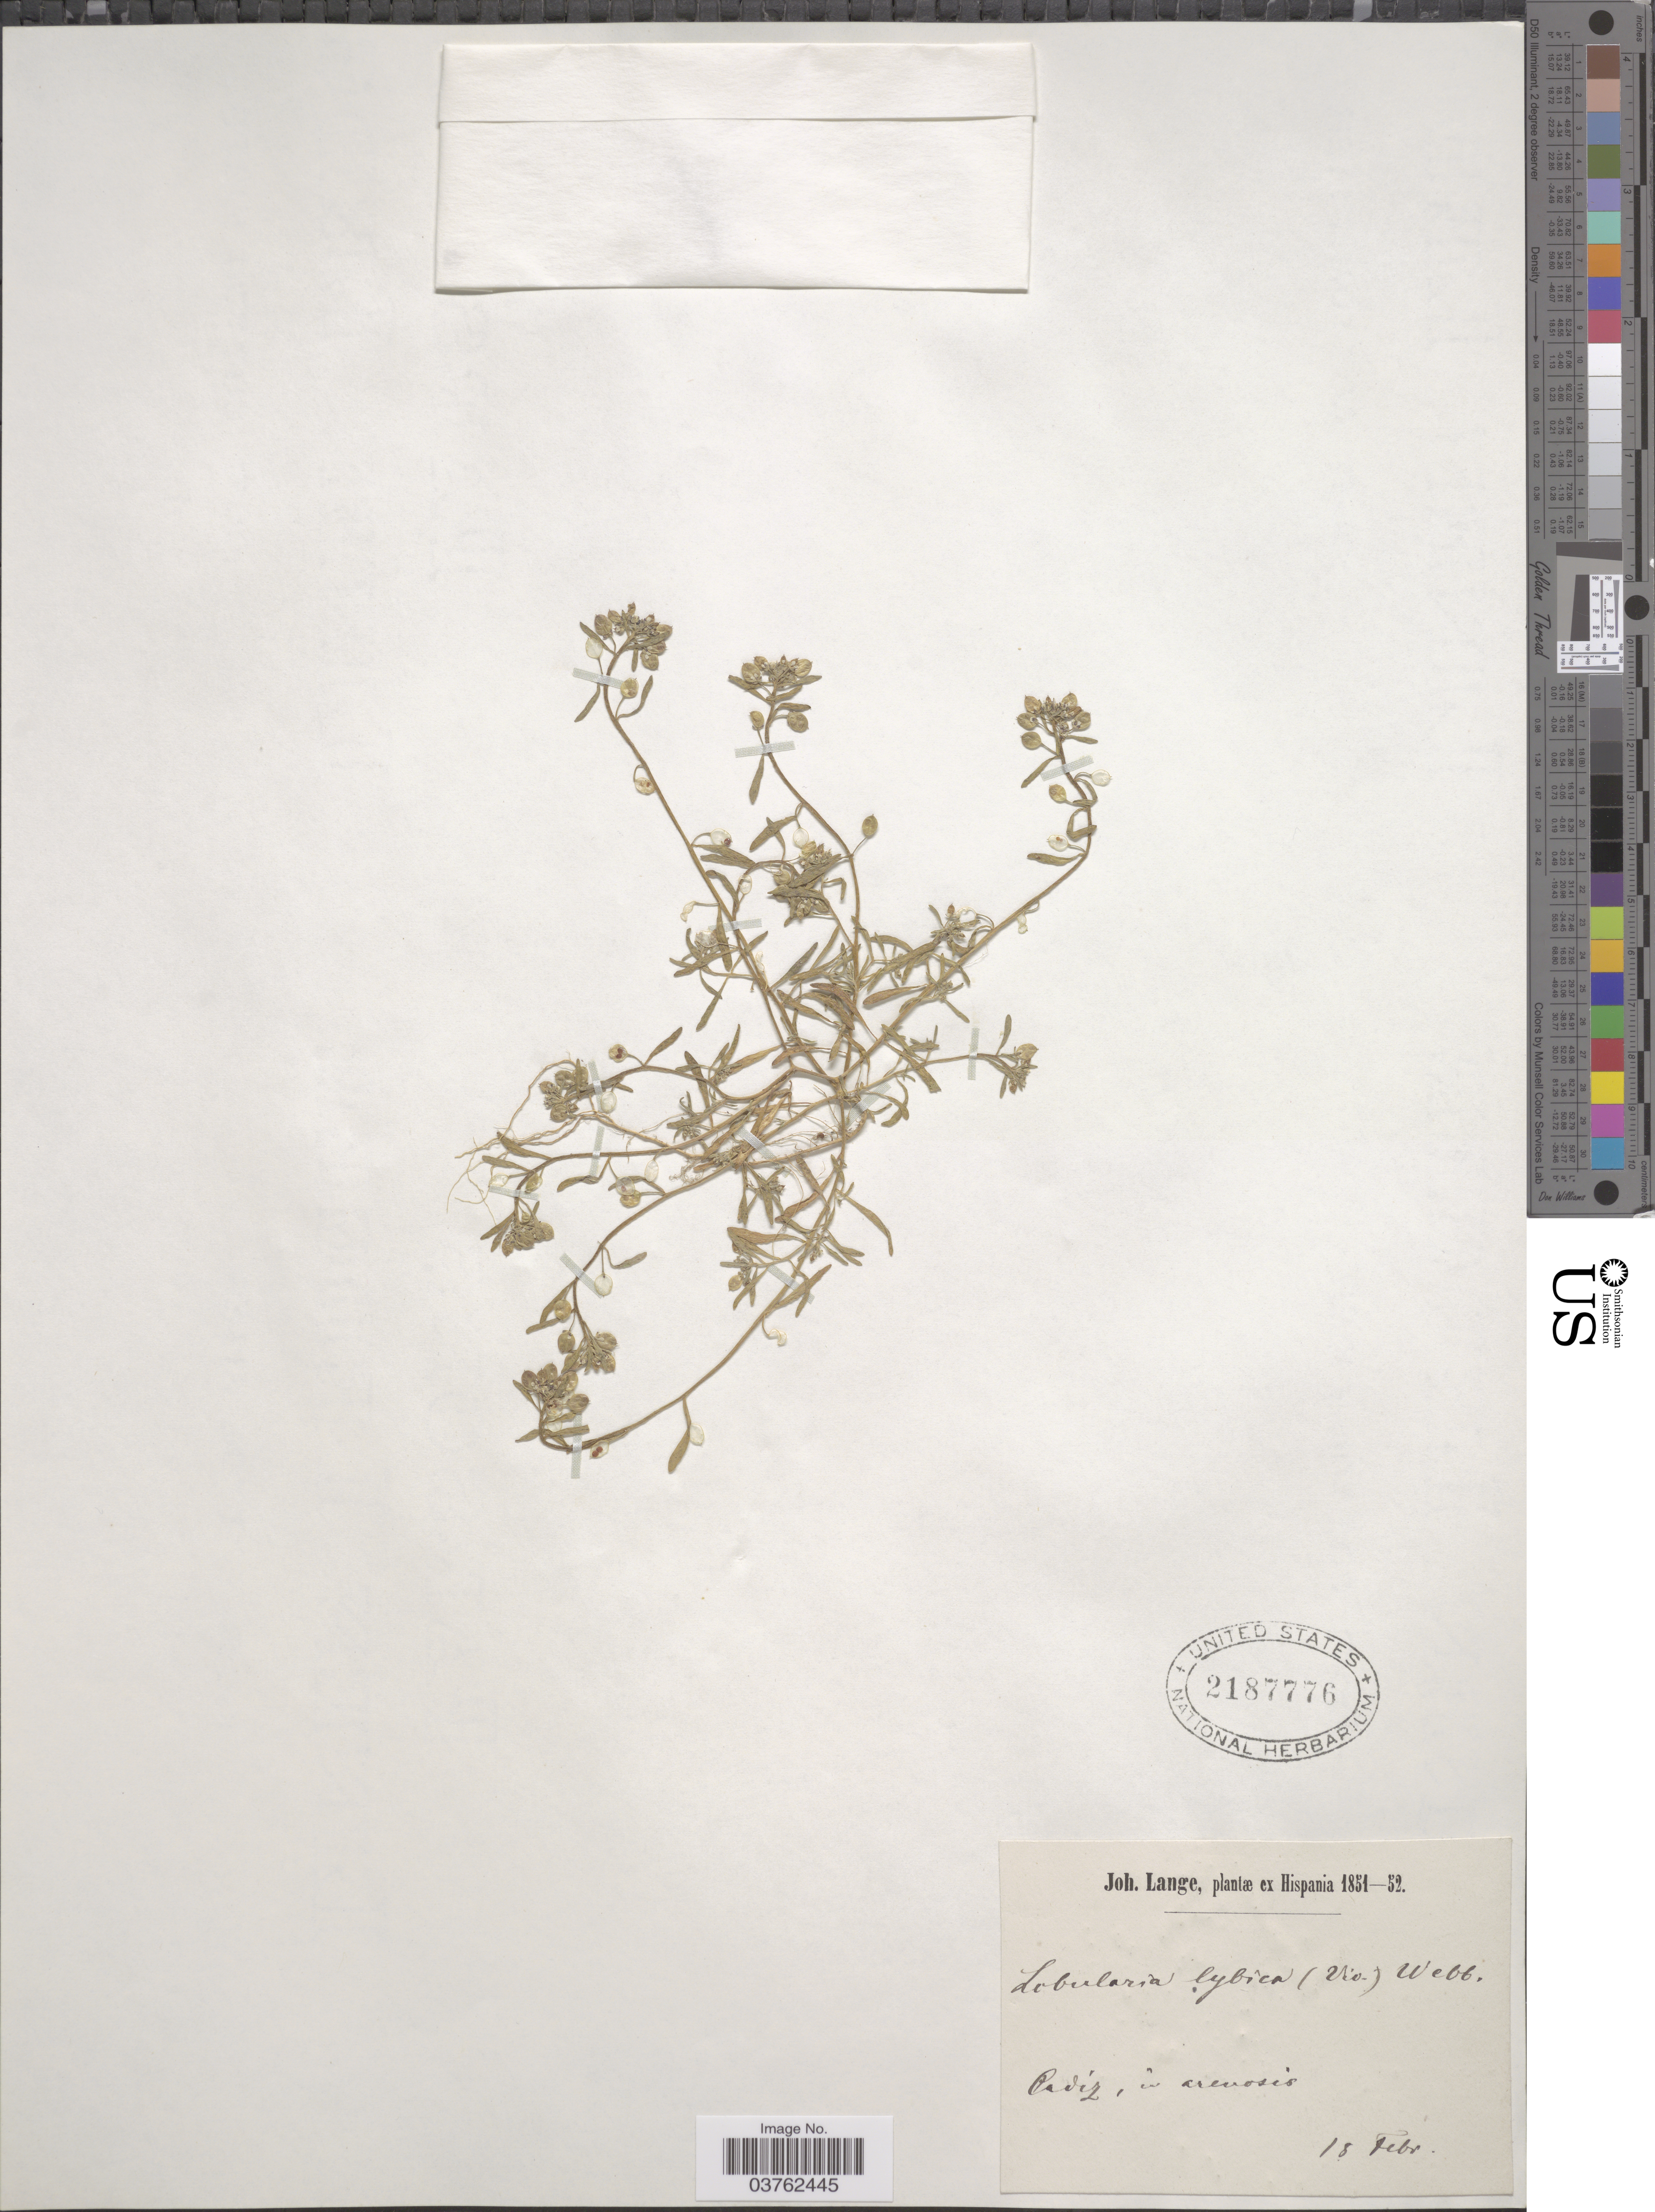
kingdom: Plantae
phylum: Tracheophyta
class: Magnoliopsida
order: Brassicales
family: Brassicaceae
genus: Lobularia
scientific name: Lobularia libyca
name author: (Viv.) Meisn.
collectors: J. M. C. Lange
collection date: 1851-02-18/1852-02-18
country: Spain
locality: Cadiz, in arenosis.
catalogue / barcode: US 2187776